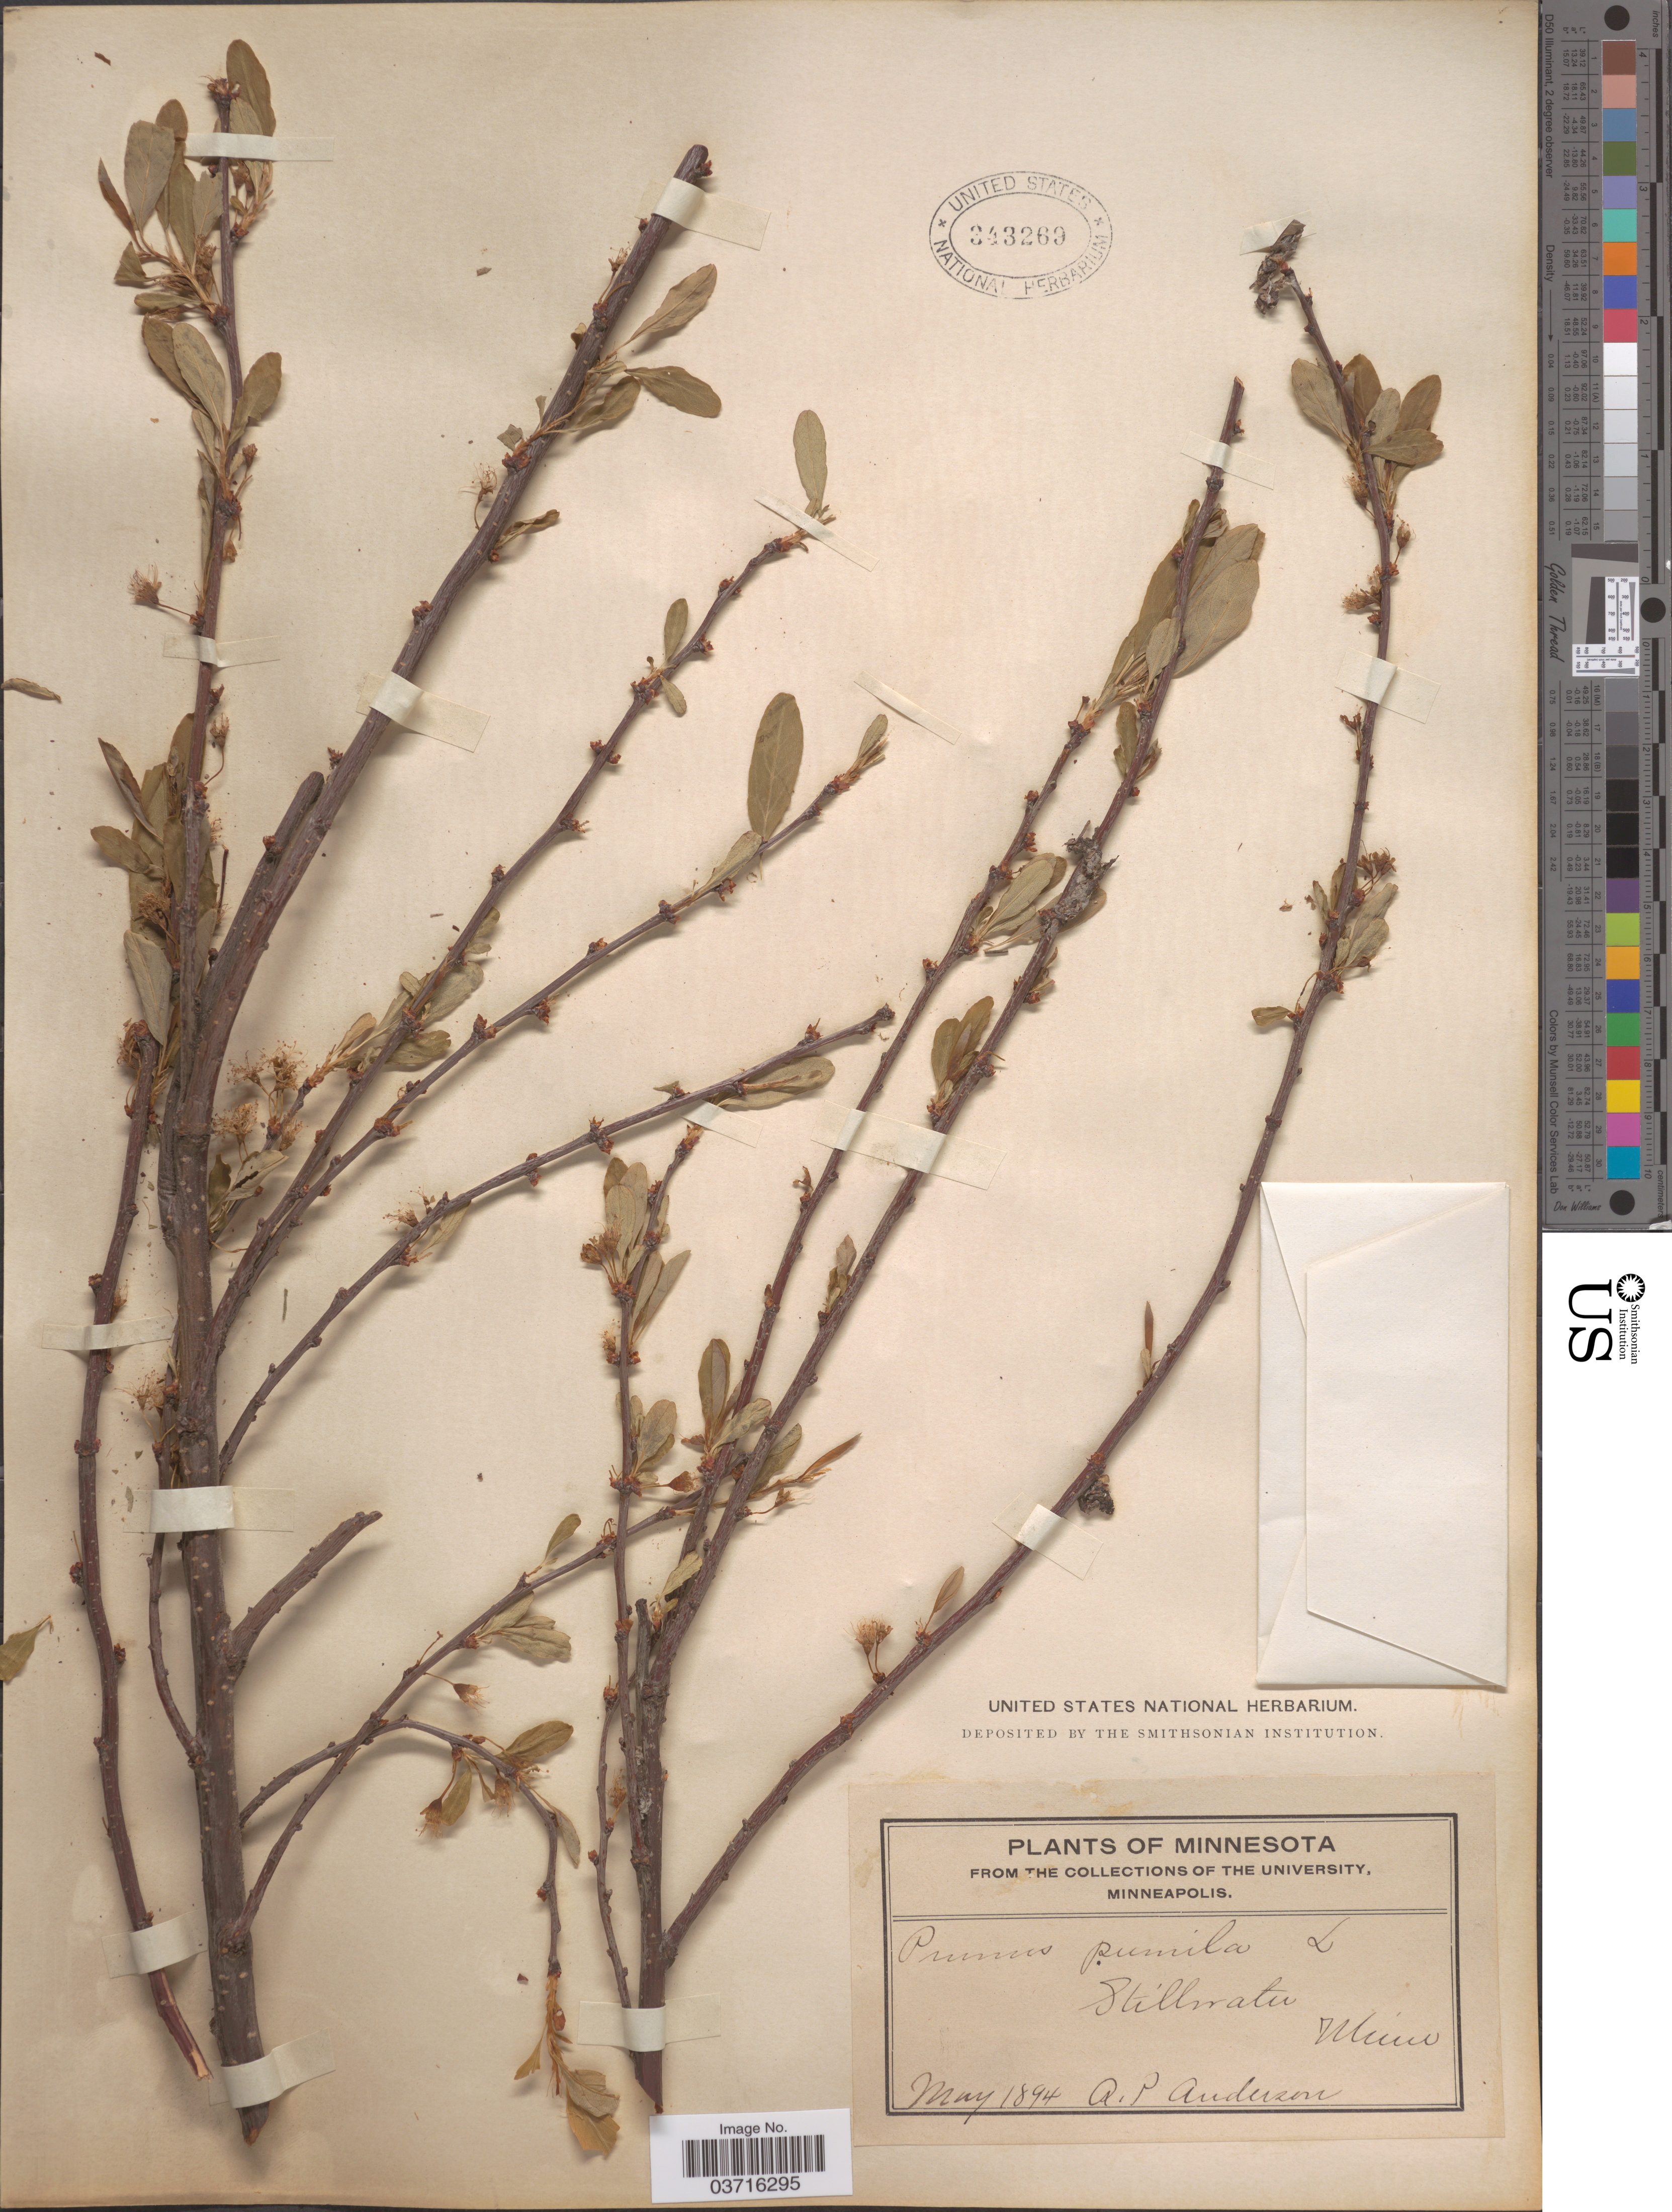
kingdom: Plantae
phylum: Tracheophyta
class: Magnoliopsida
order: Rosales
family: Rosaceae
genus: Prunus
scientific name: Prunus pumila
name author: L.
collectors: A. P. Anderson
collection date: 1894-05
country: United States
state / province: Minnesota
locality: Stillwater.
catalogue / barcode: US 343269